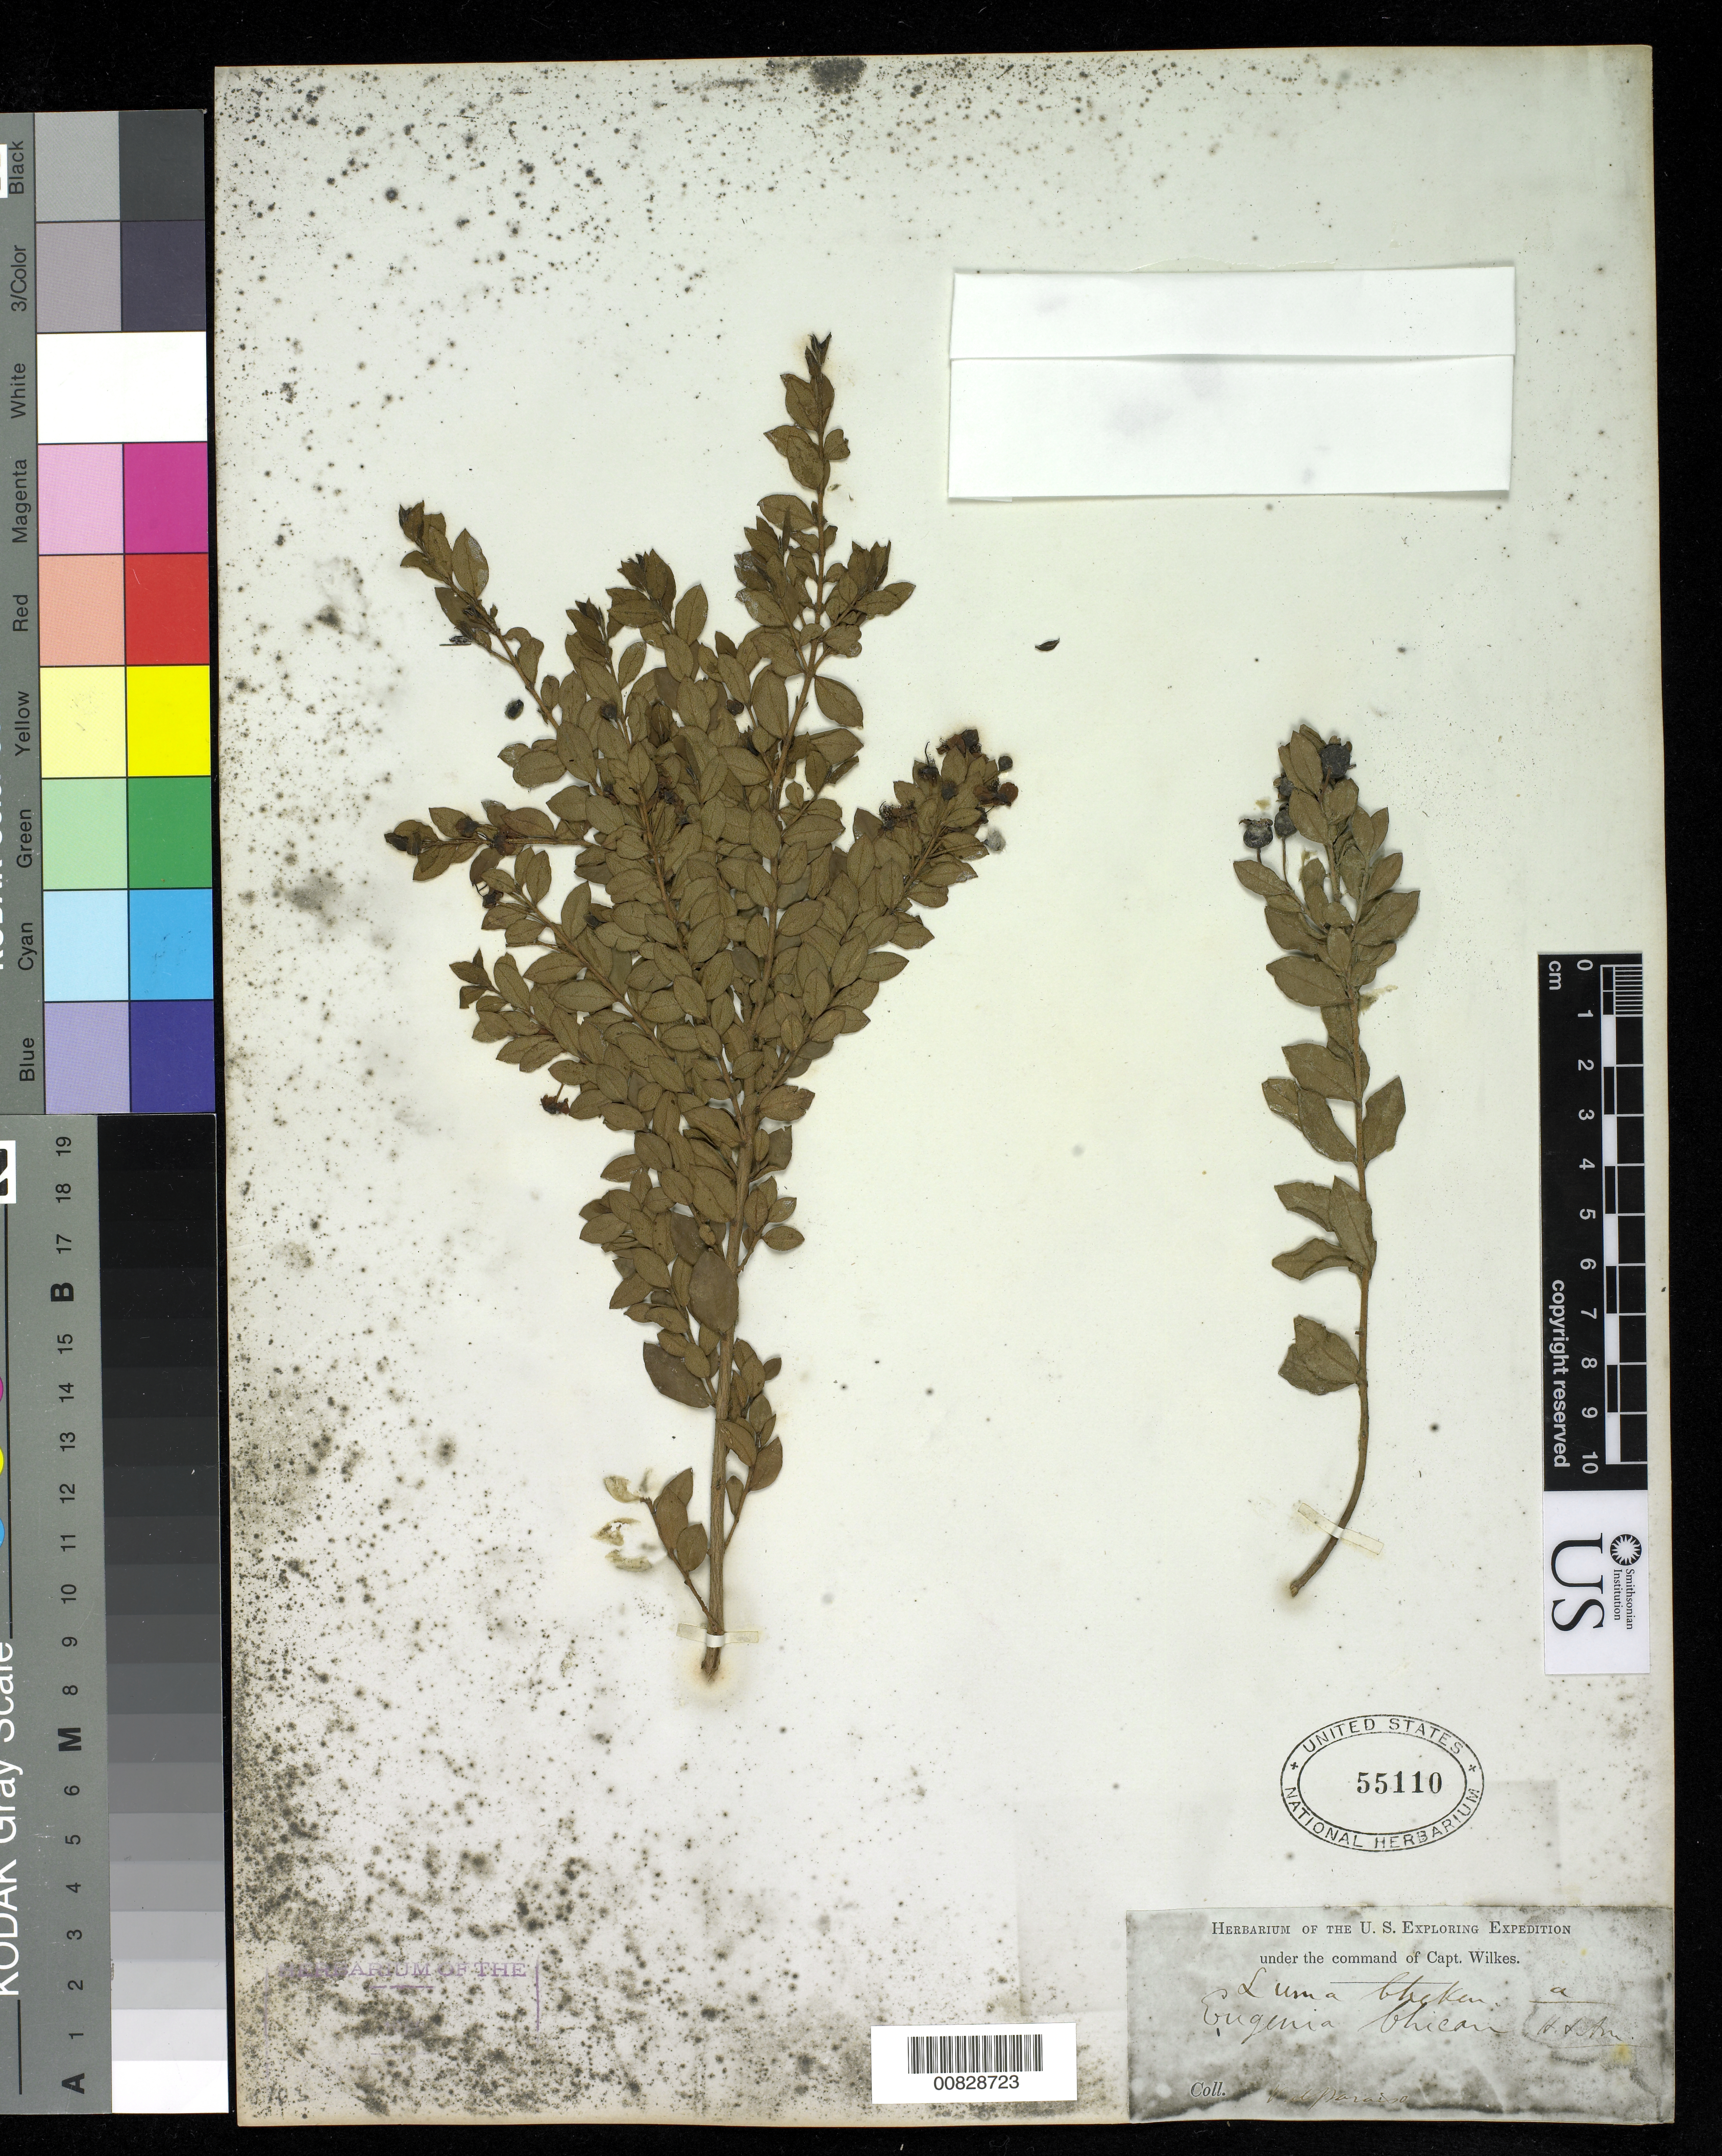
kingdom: Plantae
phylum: Tracheophyta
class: Magnoliopsida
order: Myrtales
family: Myrtaceae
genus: Luma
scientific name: Luma chequen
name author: (Molina) A. Gray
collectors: Wilkes Explor. Exped.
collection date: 1838/1842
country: Chile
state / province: Valparaíso (V)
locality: Valparaiso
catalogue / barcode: US 55110